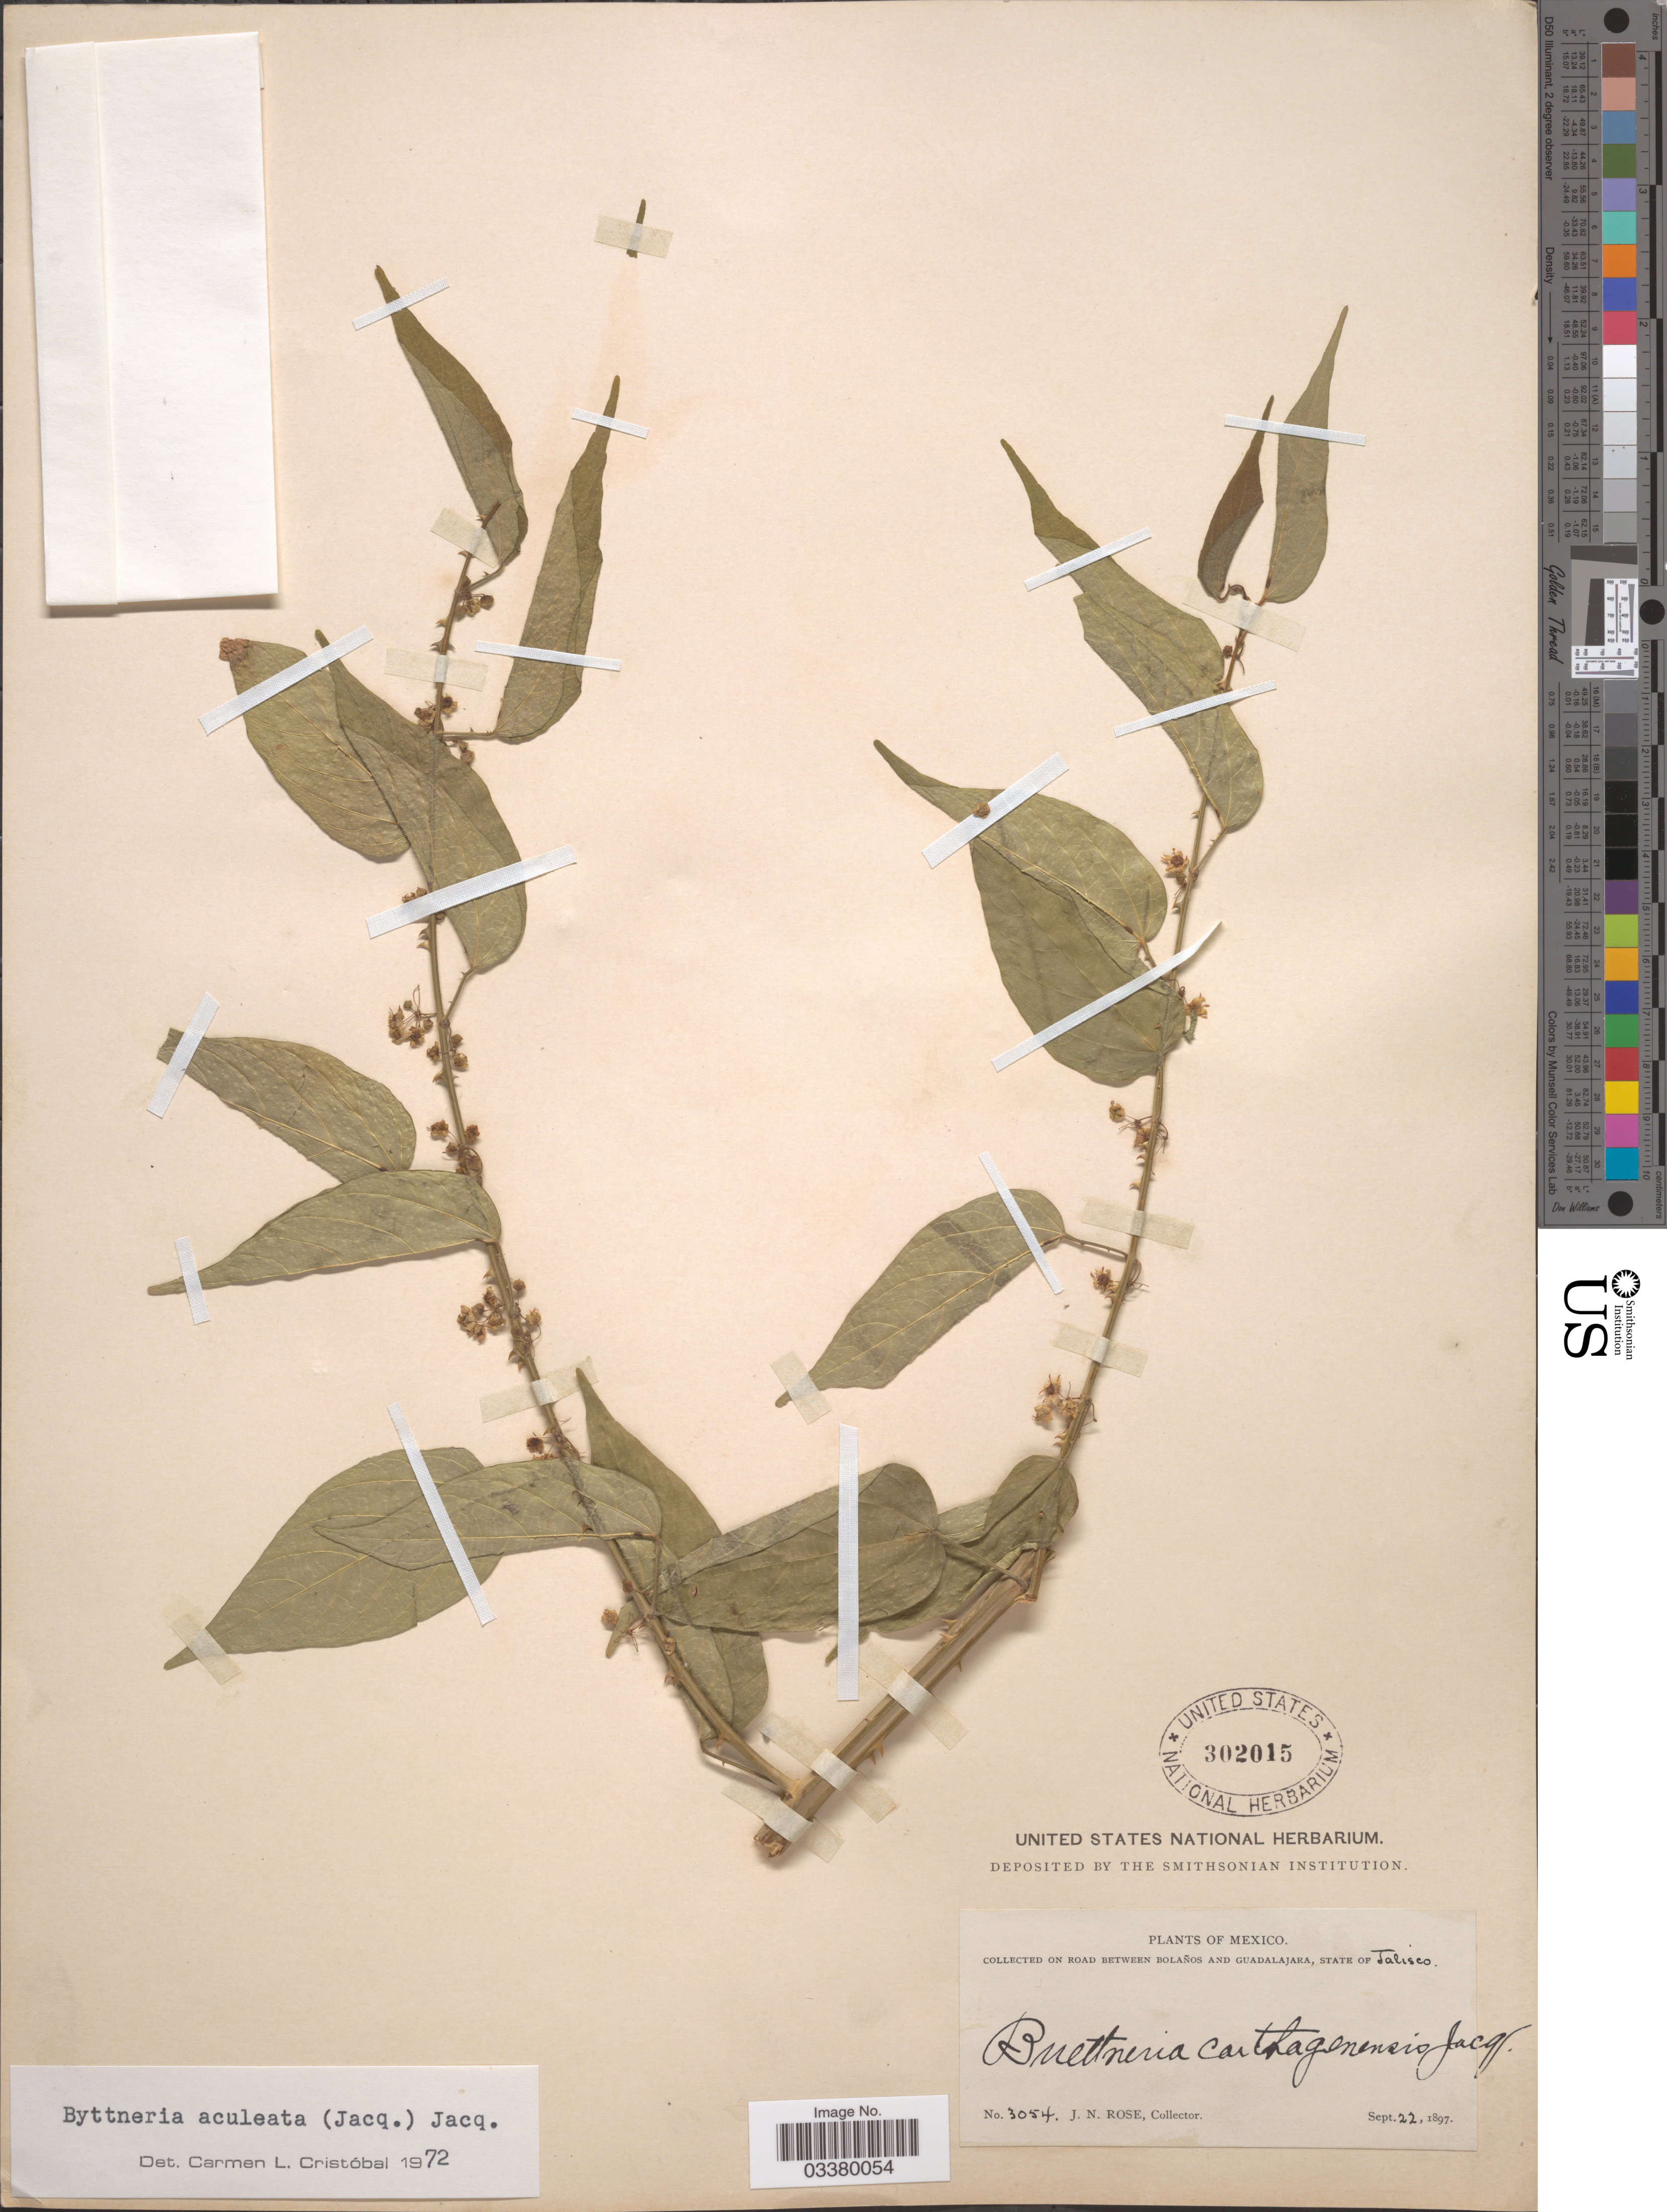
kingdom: Plantae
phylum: Tracheophyta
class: Magnoliopsida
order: Malvales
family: Malvaceae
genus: Byttneria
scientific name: Byttneria aculeata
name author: (Jacq.) Jacq.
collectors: J. N. Rose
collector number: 3054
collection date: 1897-09-22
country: Mexico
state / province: Jalisco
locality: On road between Bolaños and Guadalajara.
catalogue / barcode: US 302015